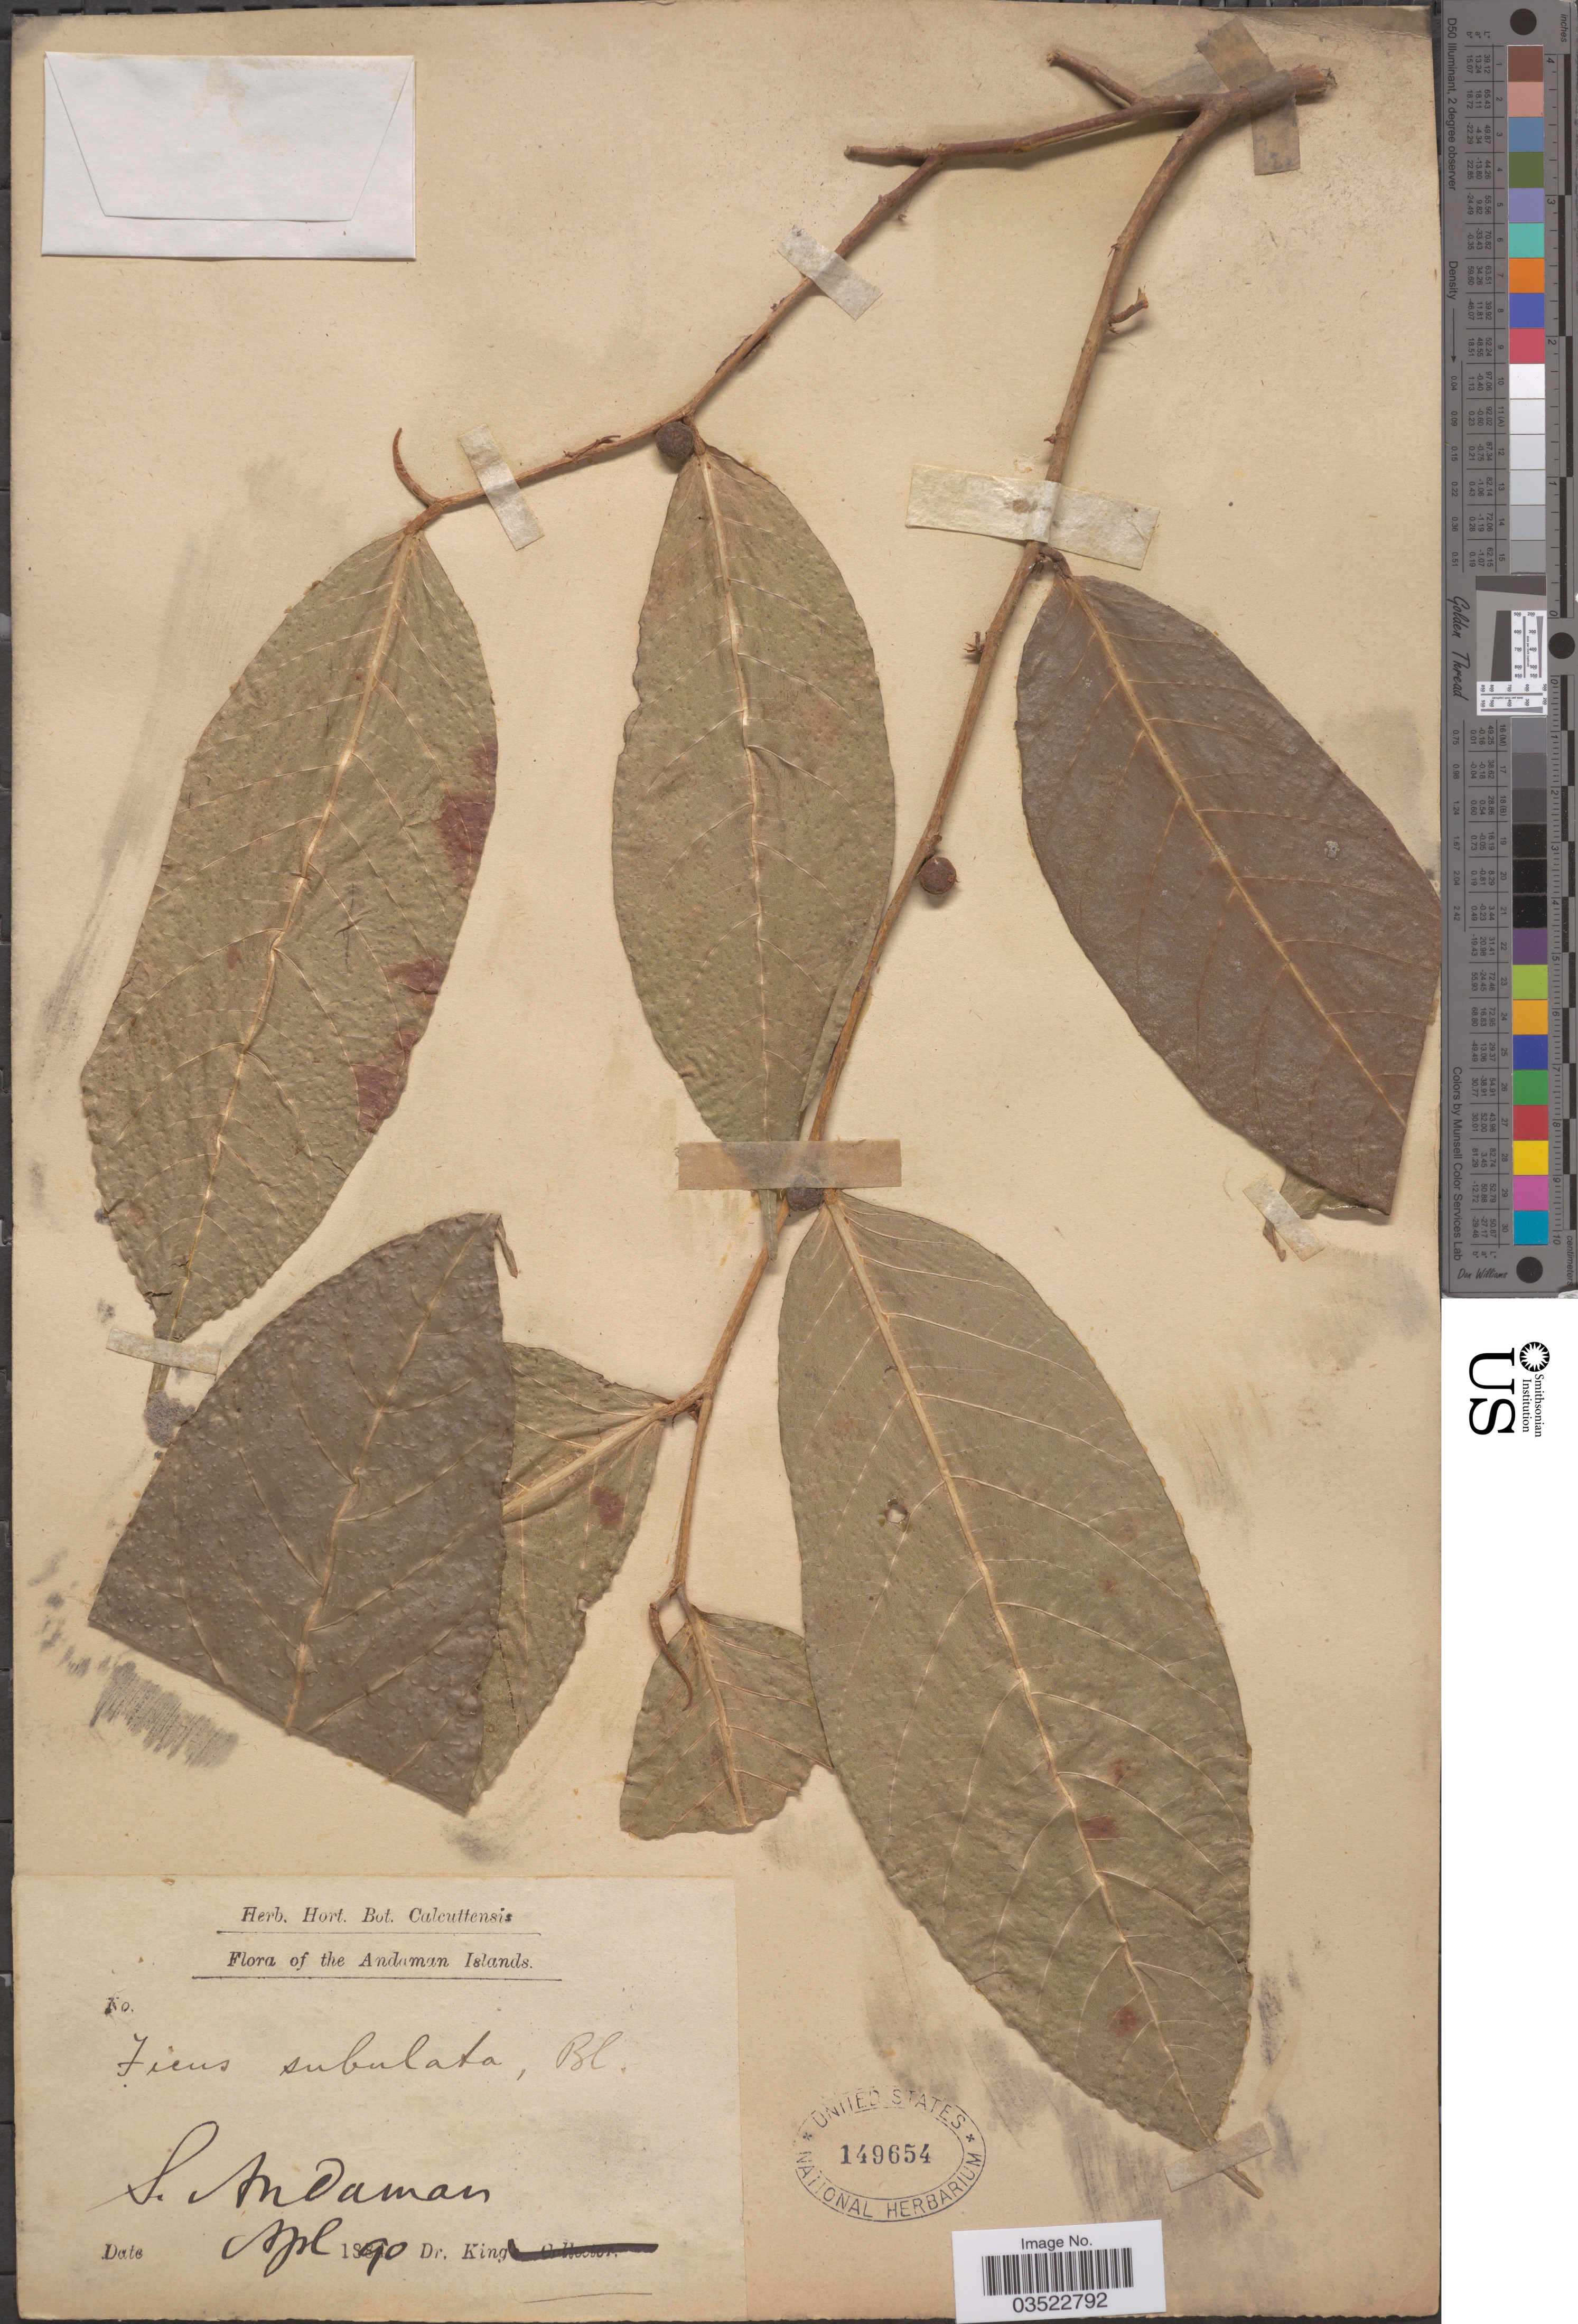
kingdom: Plantae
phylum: Tracheophyta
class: Magnoliopsida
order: Rosales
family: Moraceae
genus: Ficus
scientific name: Ficus subulata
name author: Blume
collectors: Dr. King's collector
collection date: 1890-04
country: India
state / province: Andaman and Nicobar Islands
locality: Andaman Islands. S. Andaman.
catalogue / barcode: US 149654